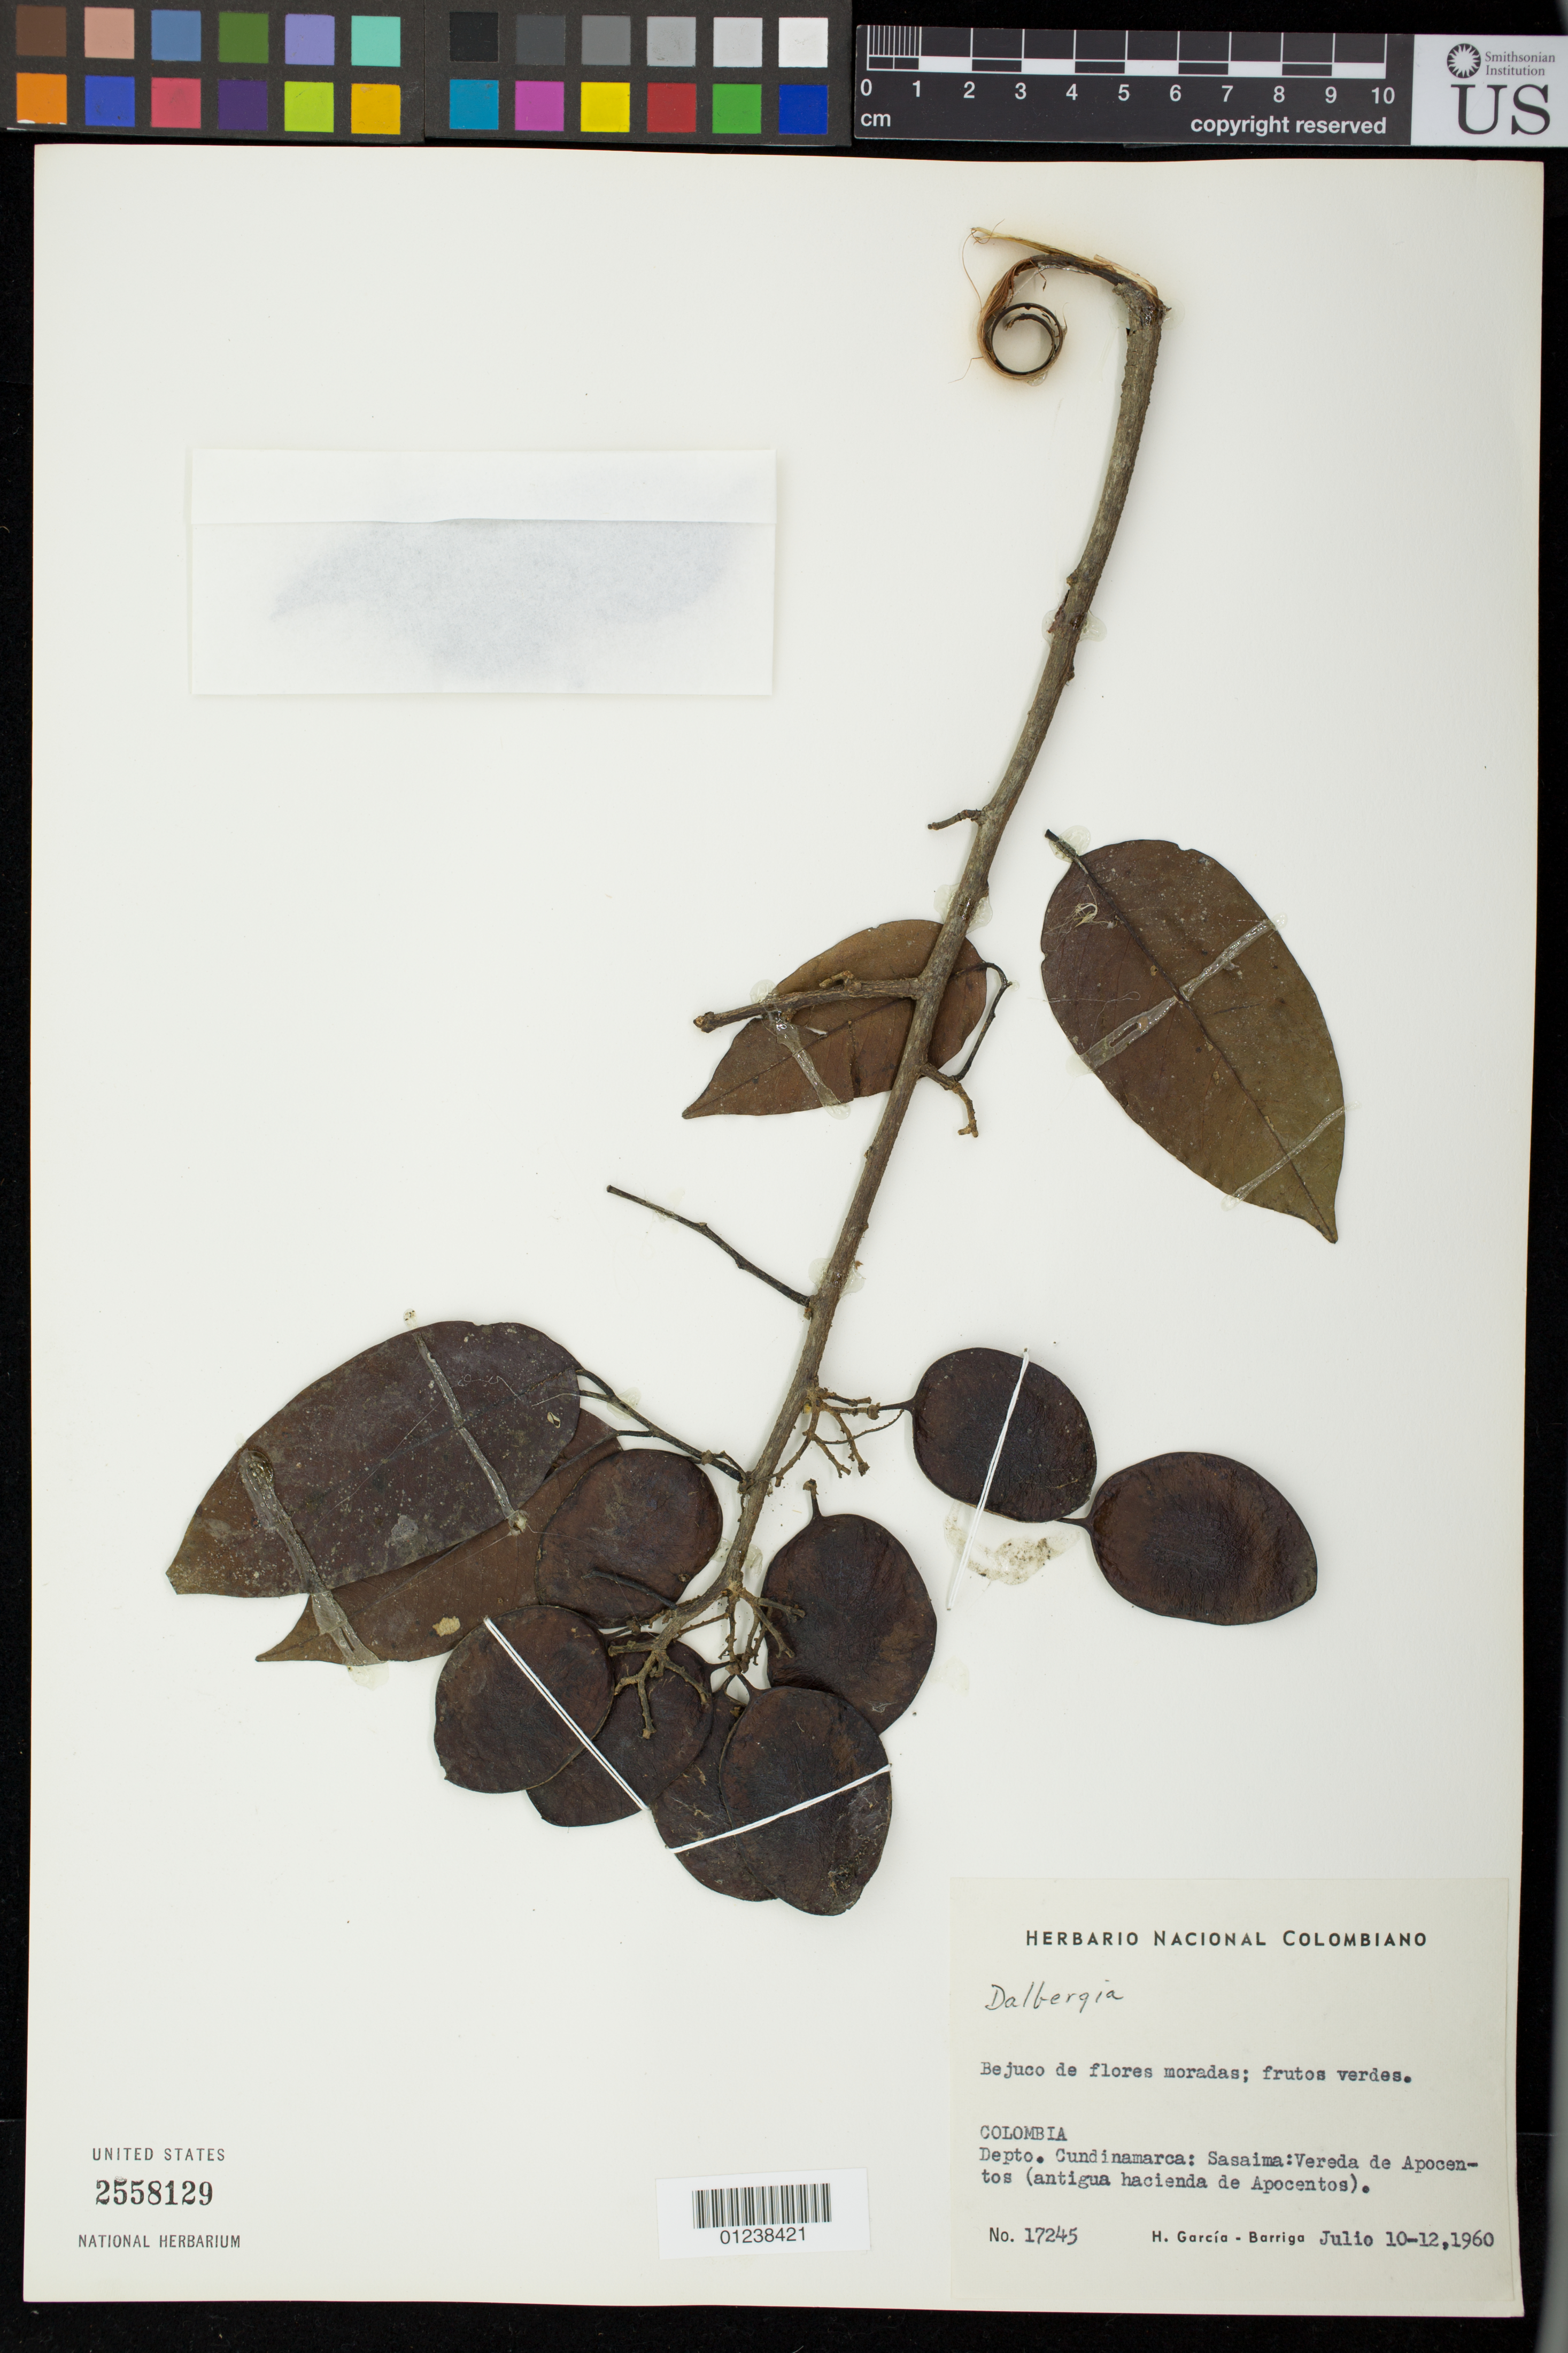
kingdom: Plantae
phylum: Tracheophyta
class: Magnoliopsida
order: Fabales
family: Fabaceae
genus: Dalbergia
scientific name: Dalbergia monetaria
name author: L. f.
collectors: H. García Barriga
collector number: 17245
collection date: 1960-07-10/1960-07-12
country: Colombia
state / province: Cundinamarca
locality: Sasaima: Vereda de Apocentos (antigua hacienda de Apocentos)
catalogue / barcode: US 2558129